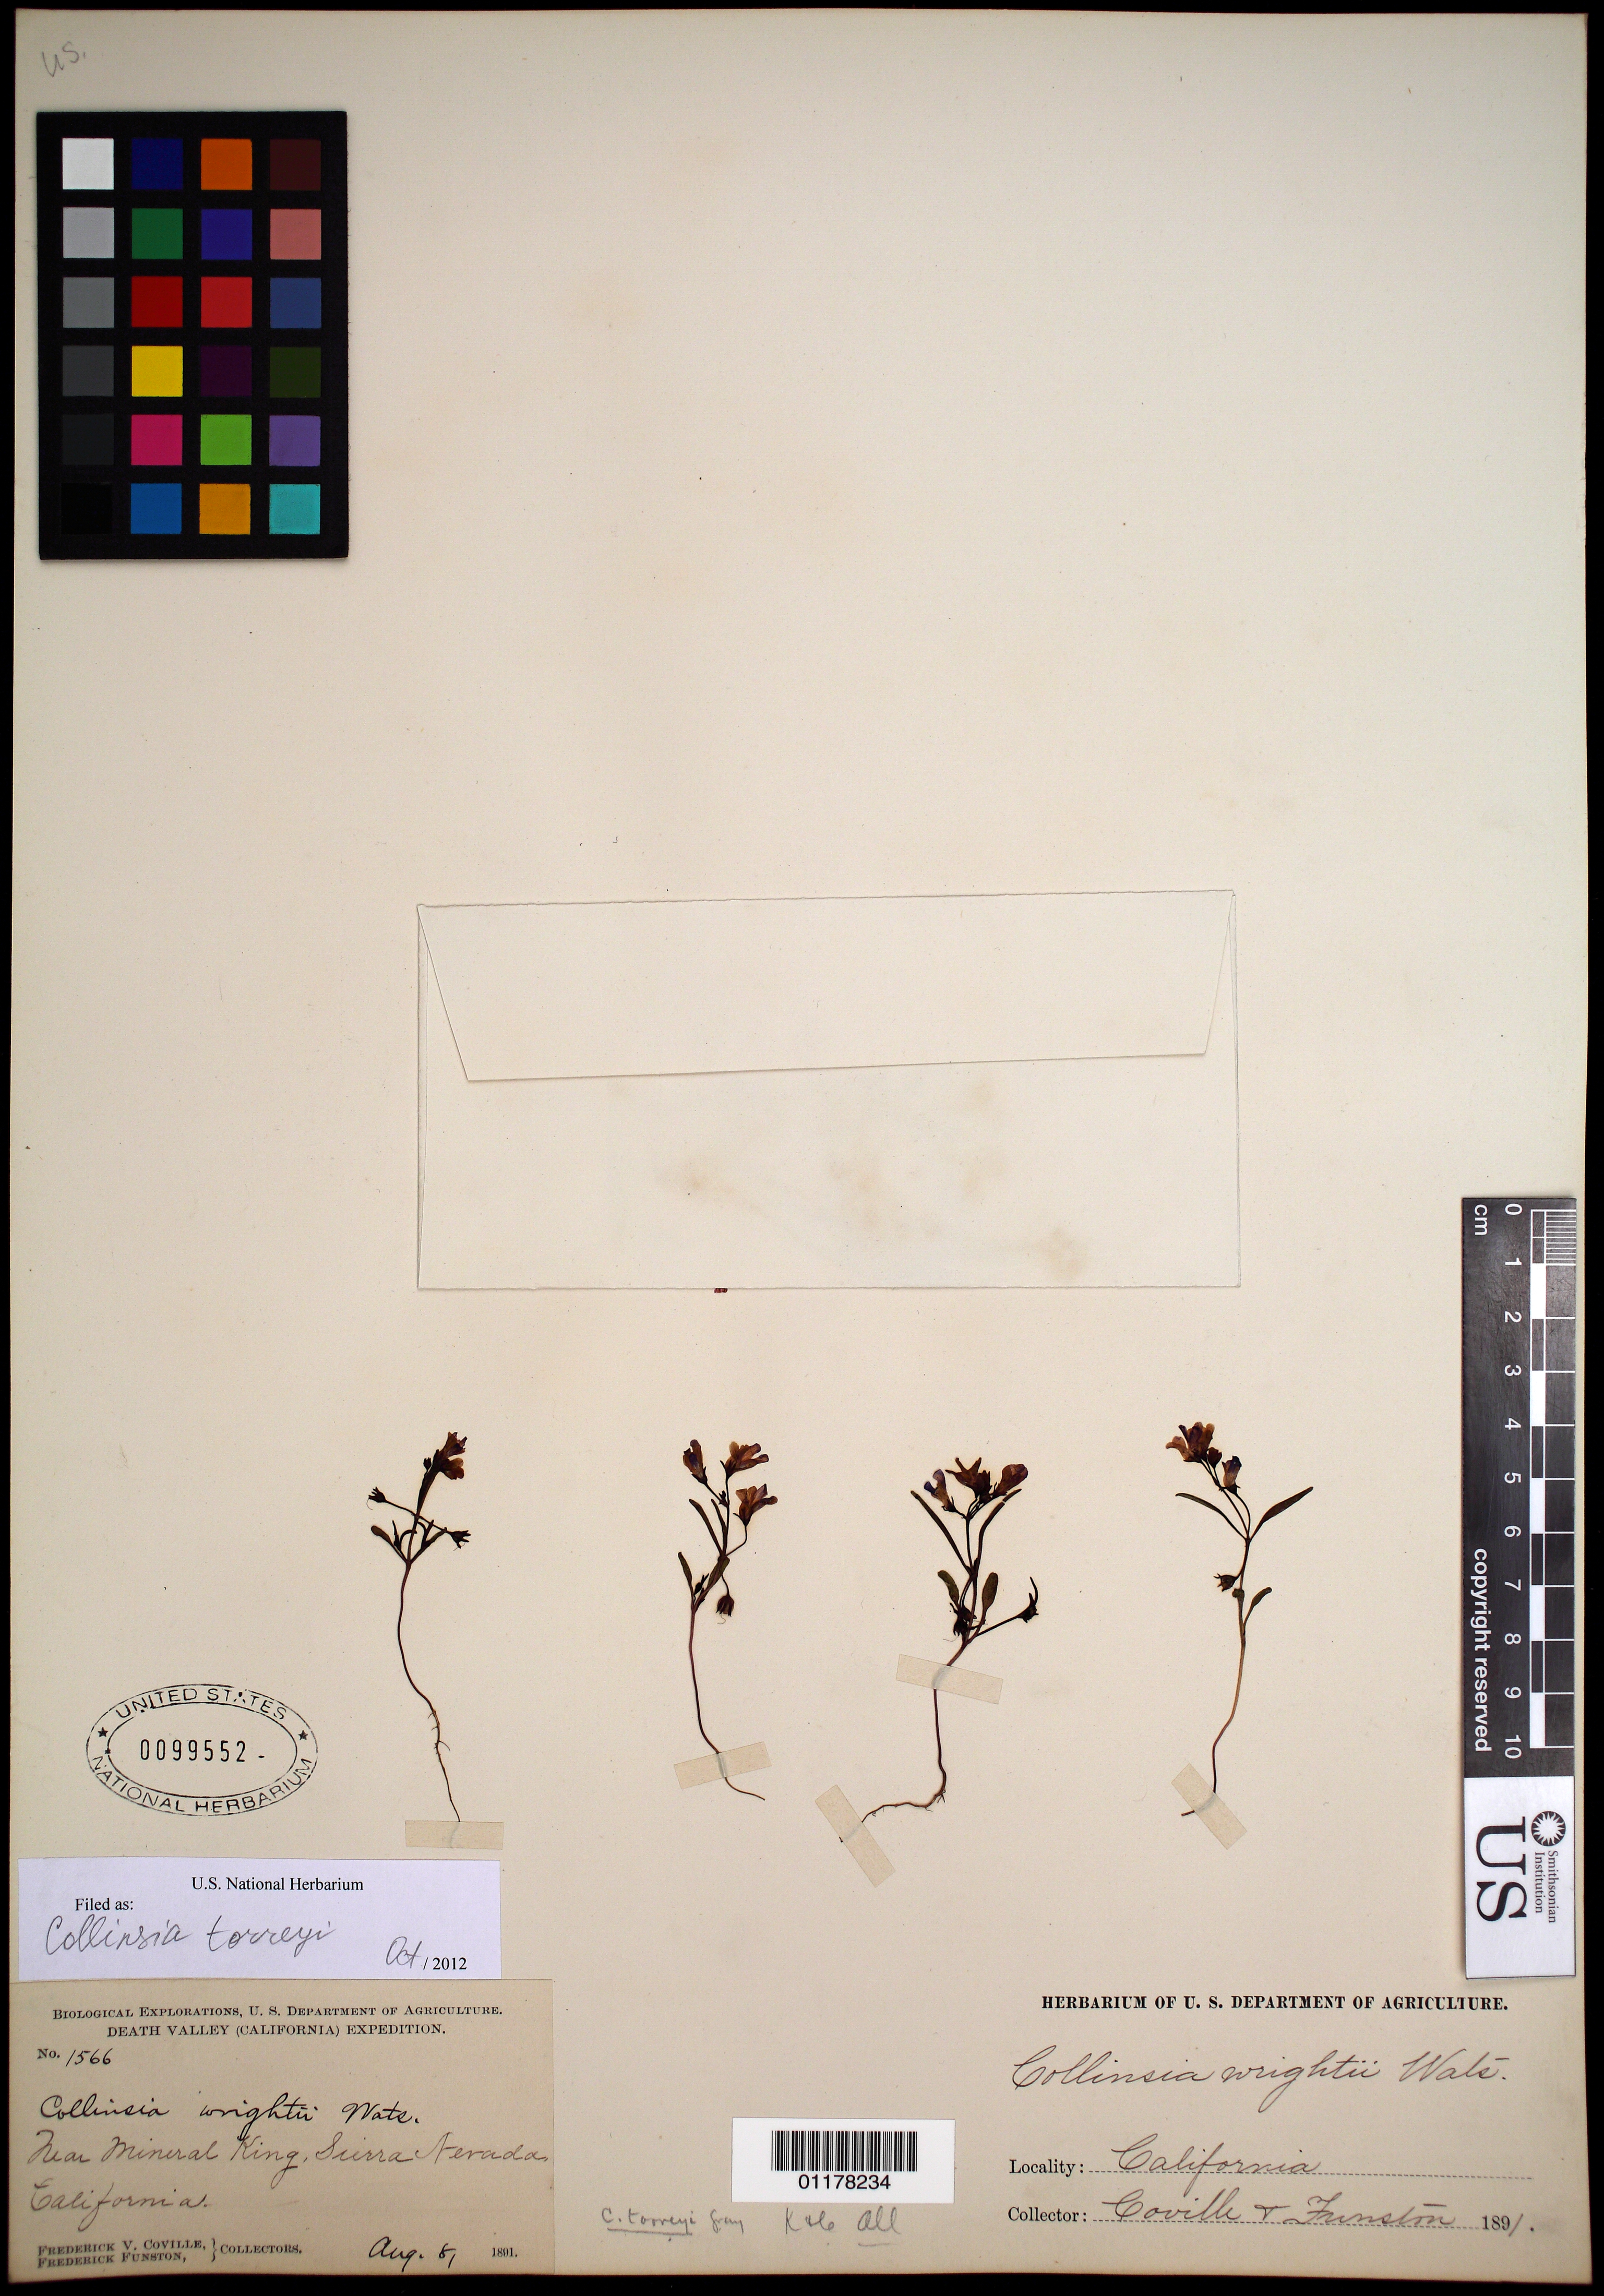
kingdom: Plantae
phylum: Tracheophyta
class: Magnoliopsida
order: Lamiales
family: Plantaginaceae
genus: Collinsia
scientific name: Collinsia torreyi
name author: A. Gray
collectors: F. V. Coville & F. Funston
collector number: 1566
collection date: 1891-08-08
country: United States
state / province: California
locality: near Mineral King, Sierra Nevada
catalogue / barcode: US 99552